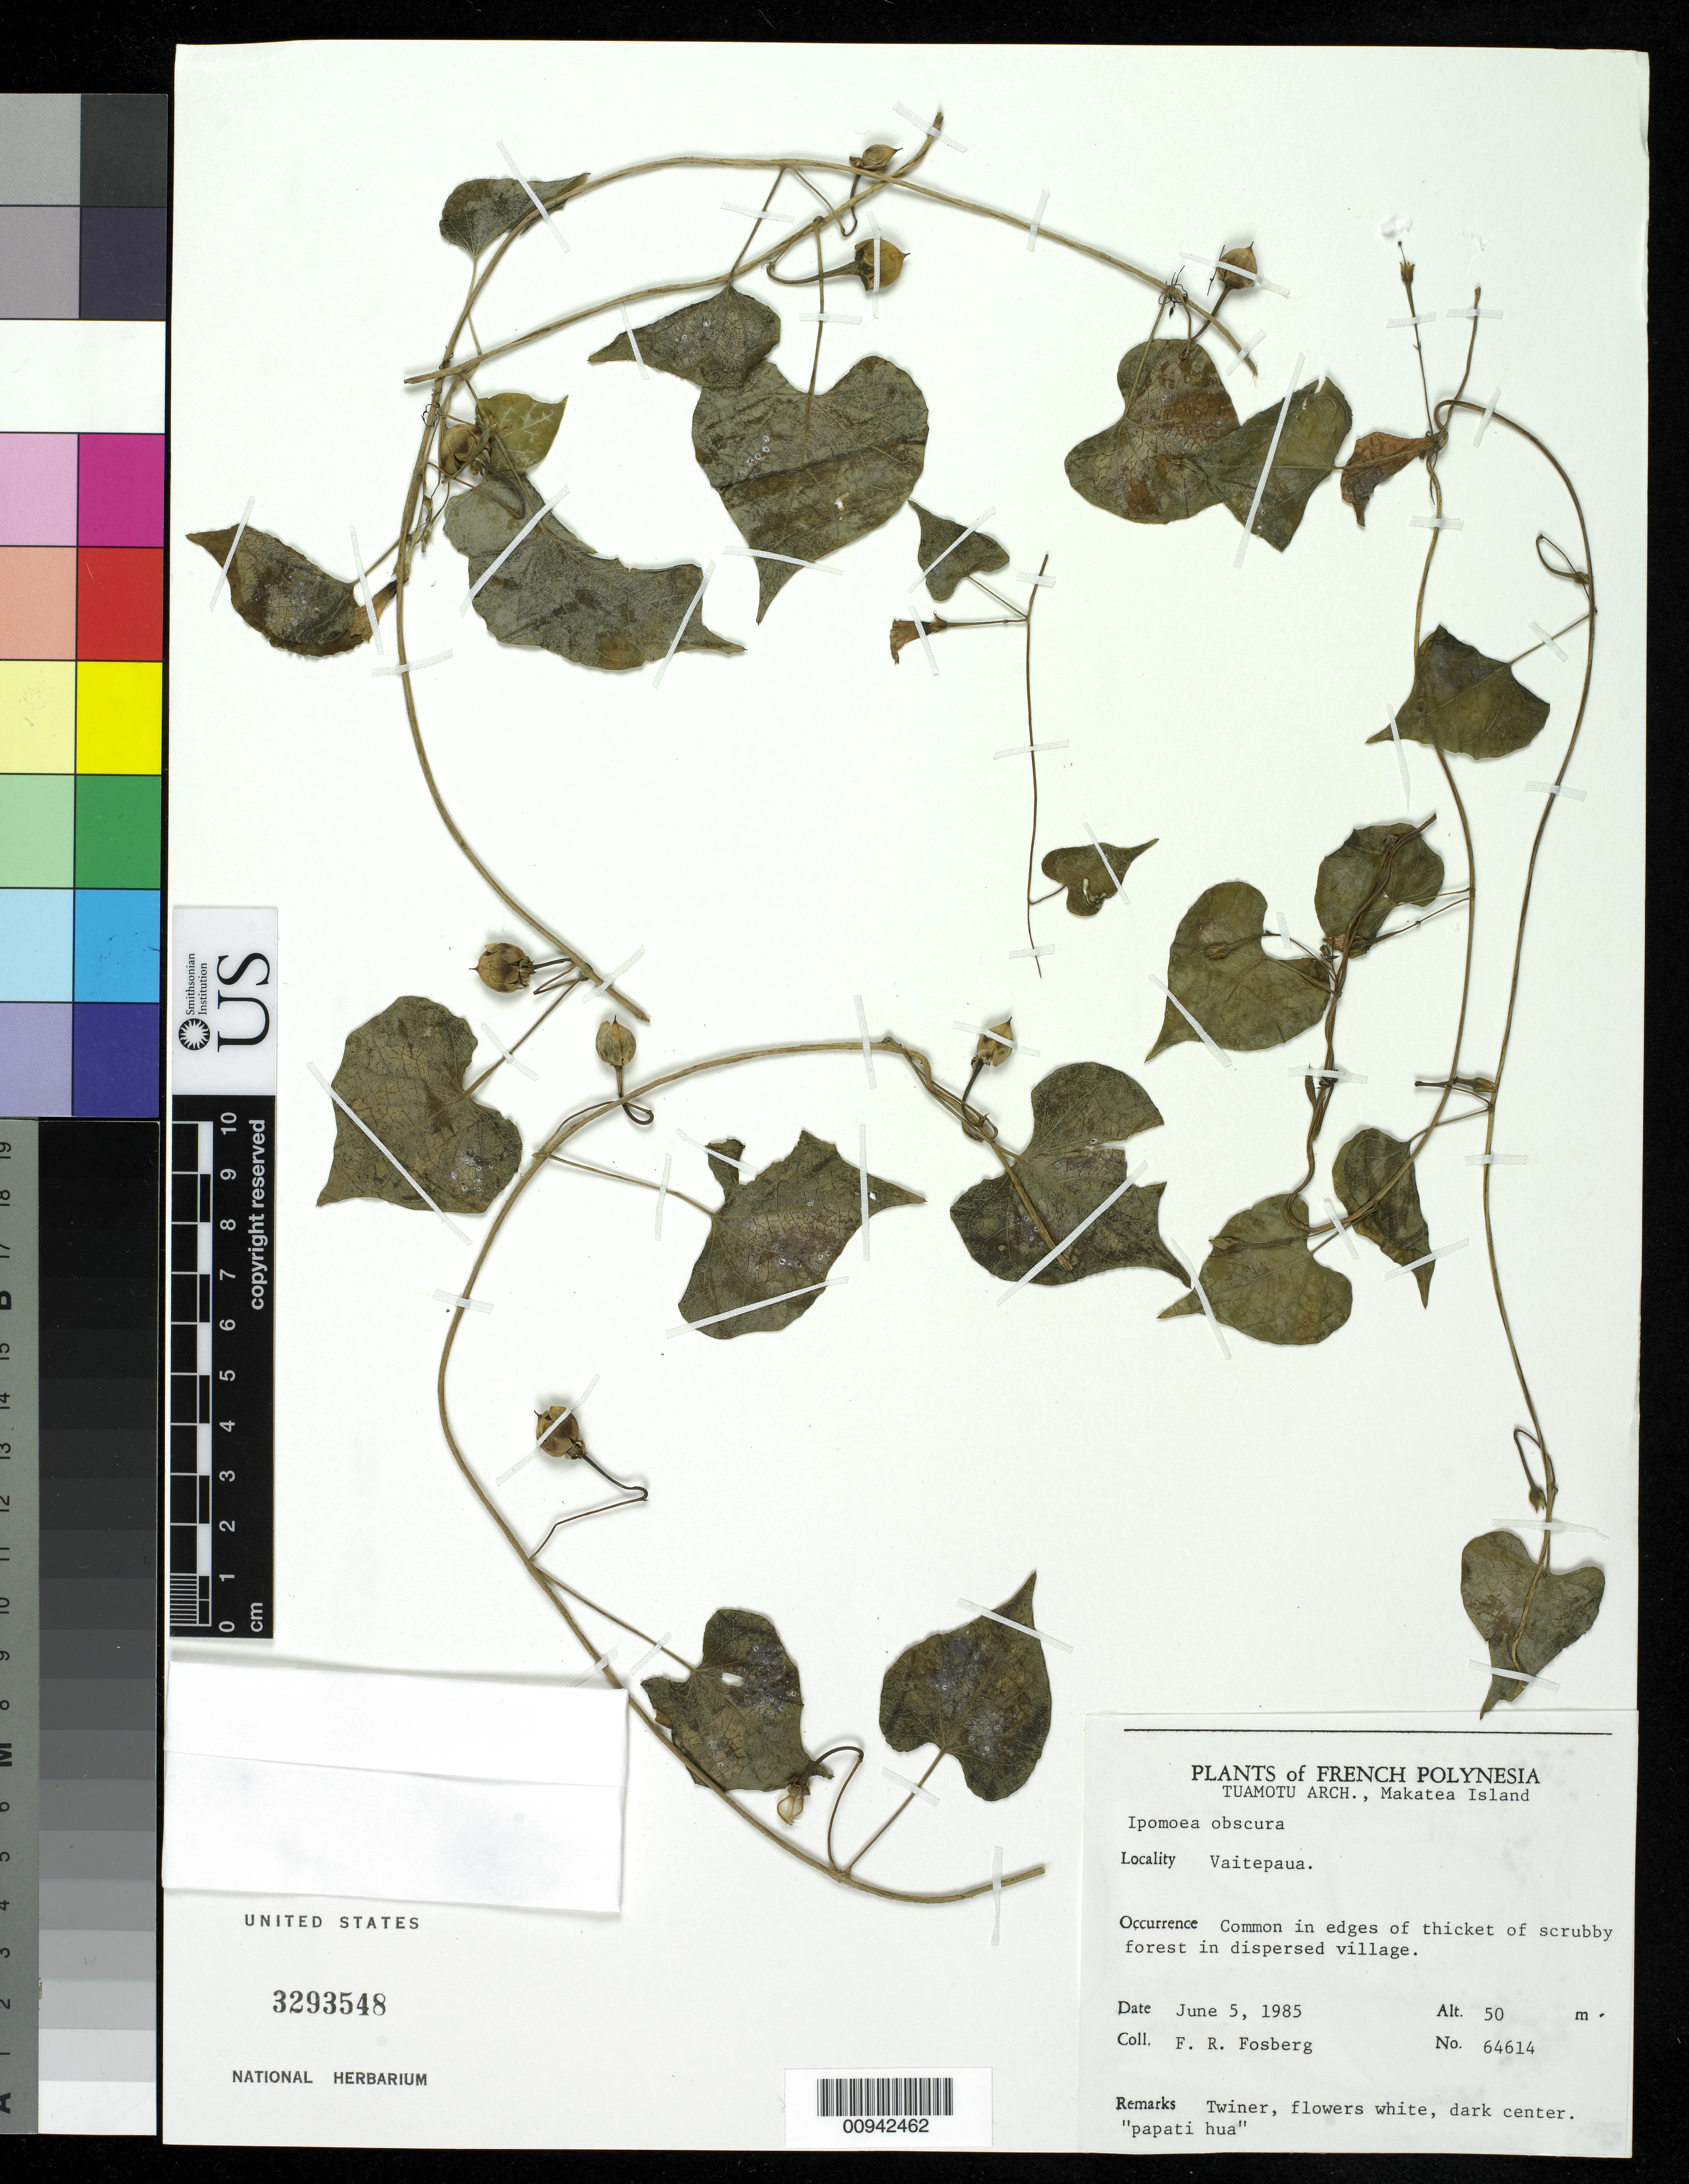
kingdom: Plantae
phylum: Tracheophyta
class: Magnoliopsida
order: Solanales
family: Convolvulaceae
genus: Ipomoea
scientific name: Ipomoea obscura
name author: (L.) Ker Gawl.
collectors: F. R. Fosberg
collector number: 64614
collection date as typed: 05 Jun 1985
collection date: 1985-06-05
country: French Polynesia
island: Makatea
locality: Vaitepaua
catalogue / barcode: US 3293548